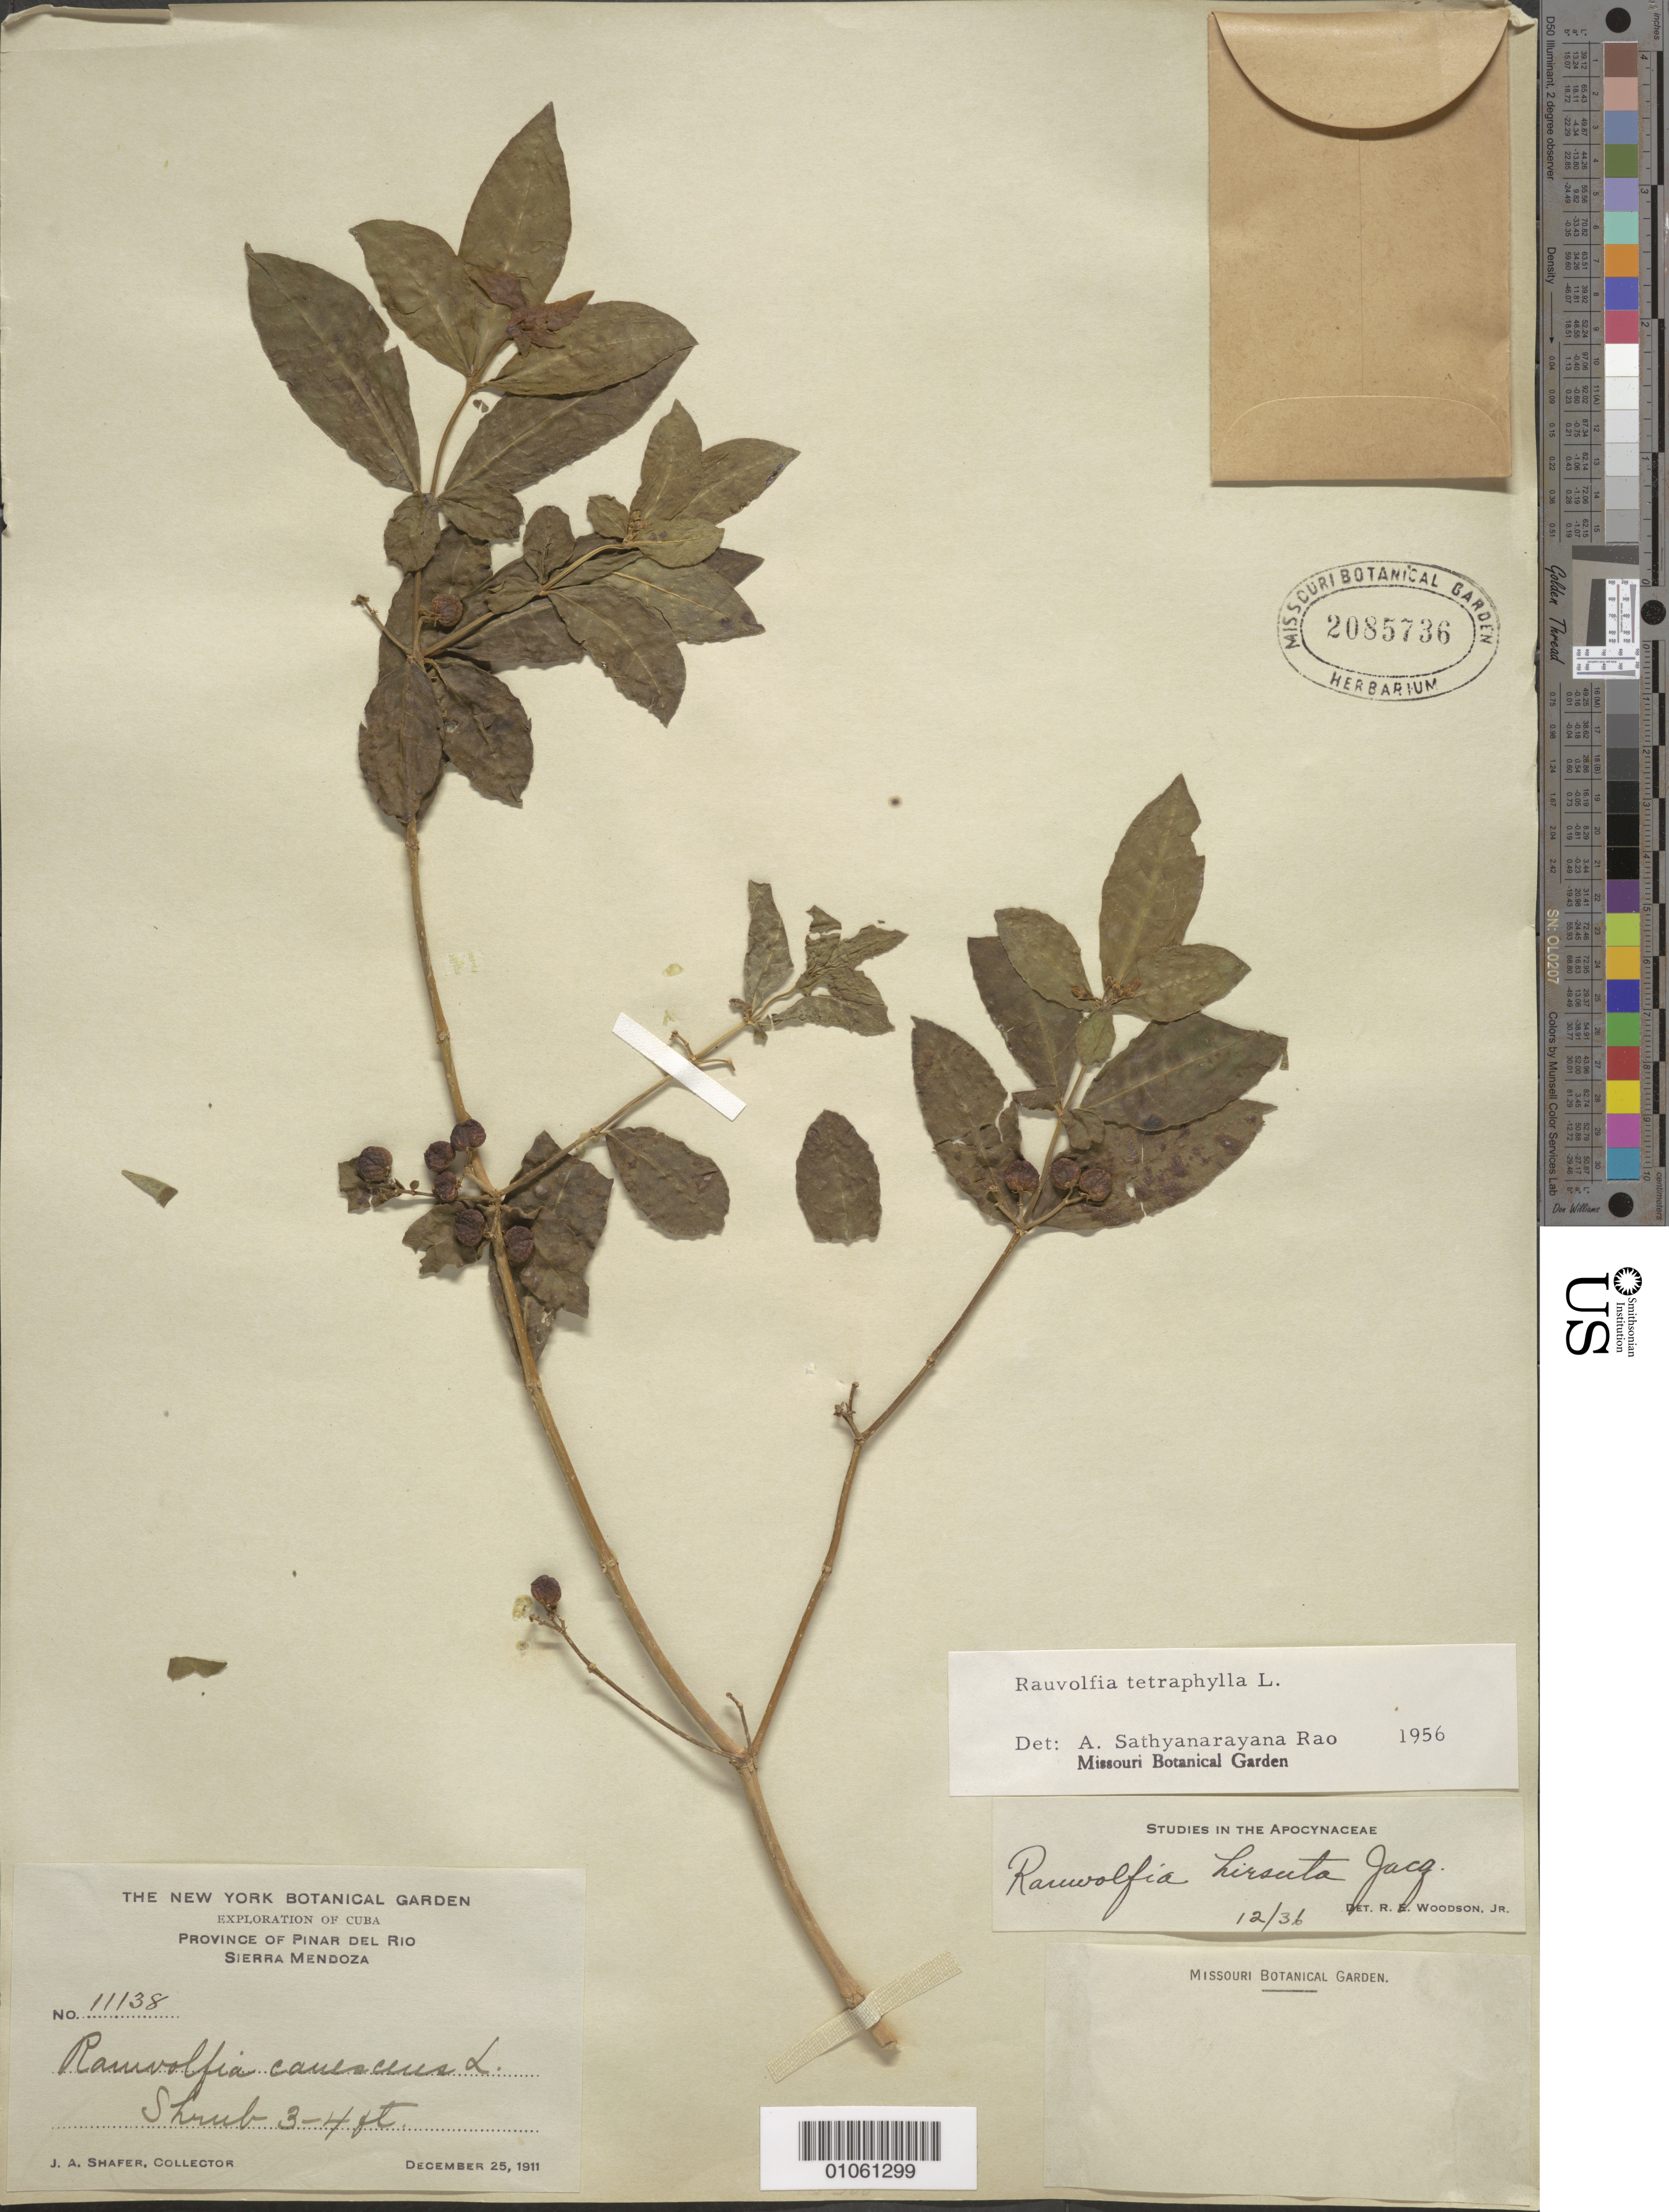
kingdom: Plantae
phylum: Tracheophyta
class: Magnoliopsida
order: Gentianales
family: Apocynaceae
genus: Rauvolfia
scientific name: Rauvolfia tetraphylla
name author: L.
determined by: Rao, A. S.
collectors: J. A. Shafer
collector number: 11138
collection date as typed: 25 Dec 1911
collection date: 1911-12-25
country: Cuba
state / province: Pinar del Río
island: Cuba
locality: Sierra Mendoza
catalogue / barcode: US 2085736